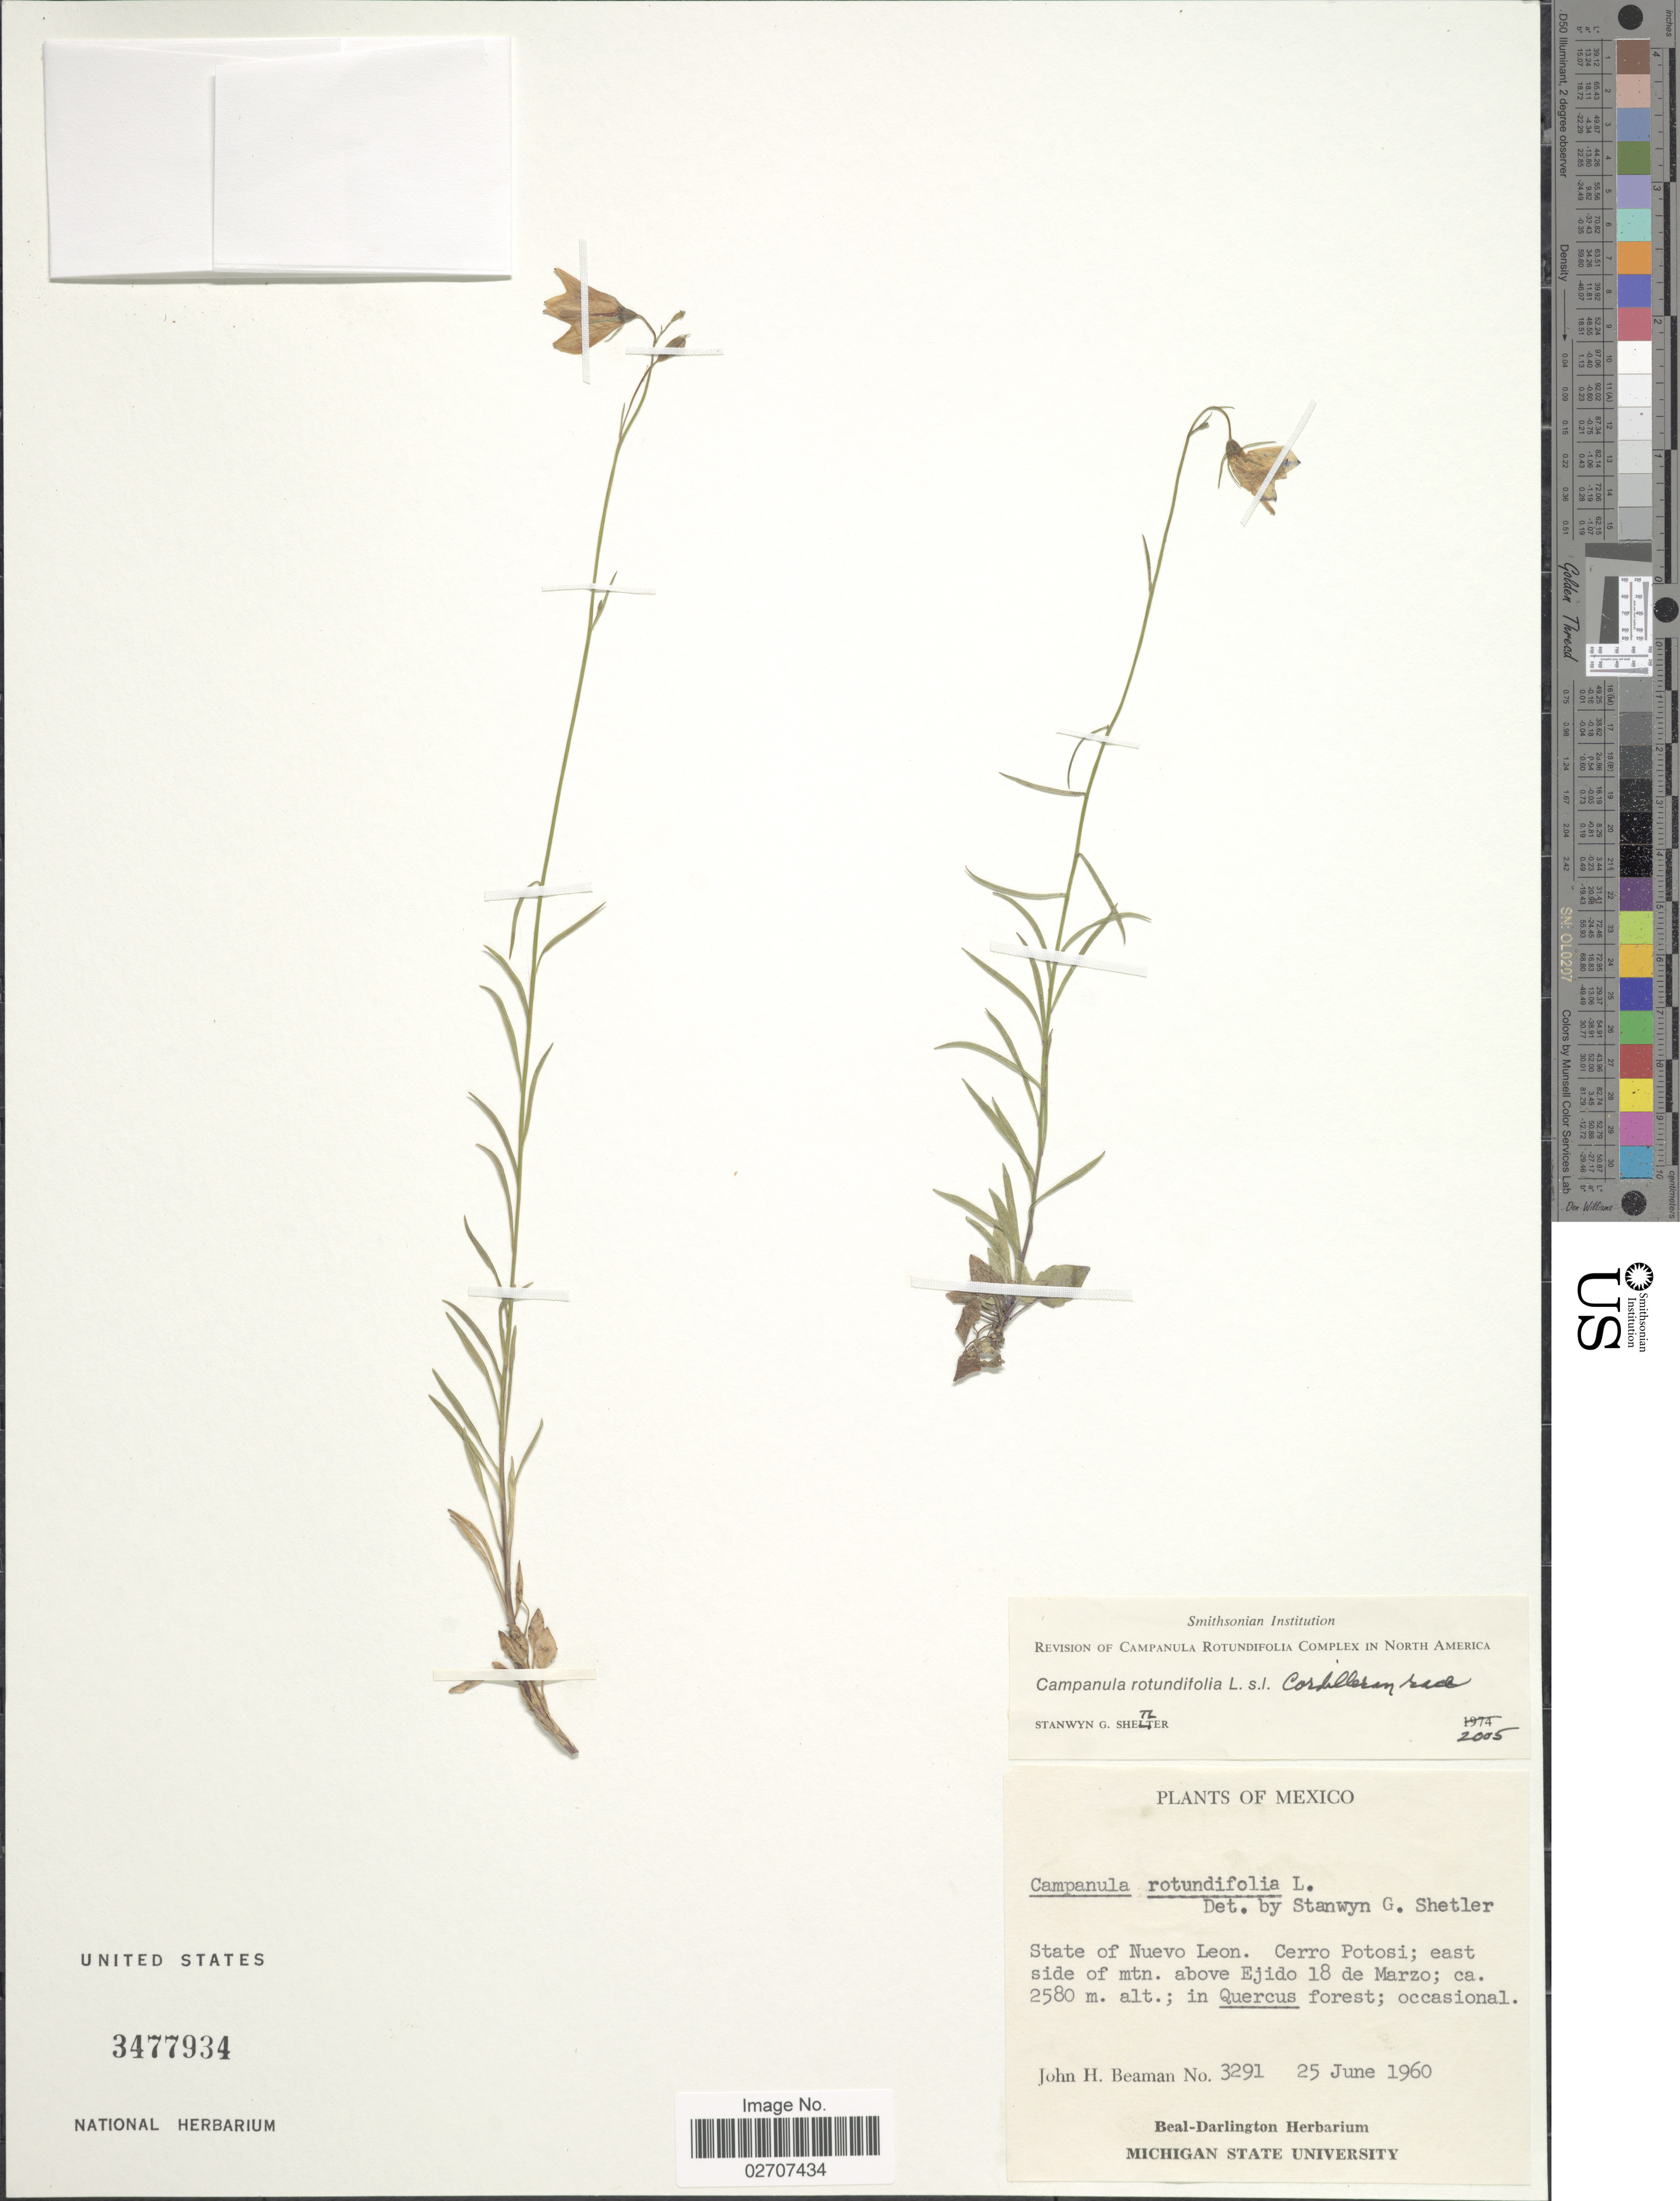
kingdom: Plantae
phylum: Tracheophyta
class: Magnoliopsida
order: Asterales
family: Campanulaceae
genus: Campanula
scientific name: Campanula rotundifolia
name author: L.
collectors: J. H. Beaman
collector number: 3291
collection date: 1960-06-25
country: Mexico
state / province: Nuevo León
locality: Cerro Potosi; east side of mtn. above Ejido 18 de Marzo.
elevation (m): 2580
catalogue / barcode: US 3477934